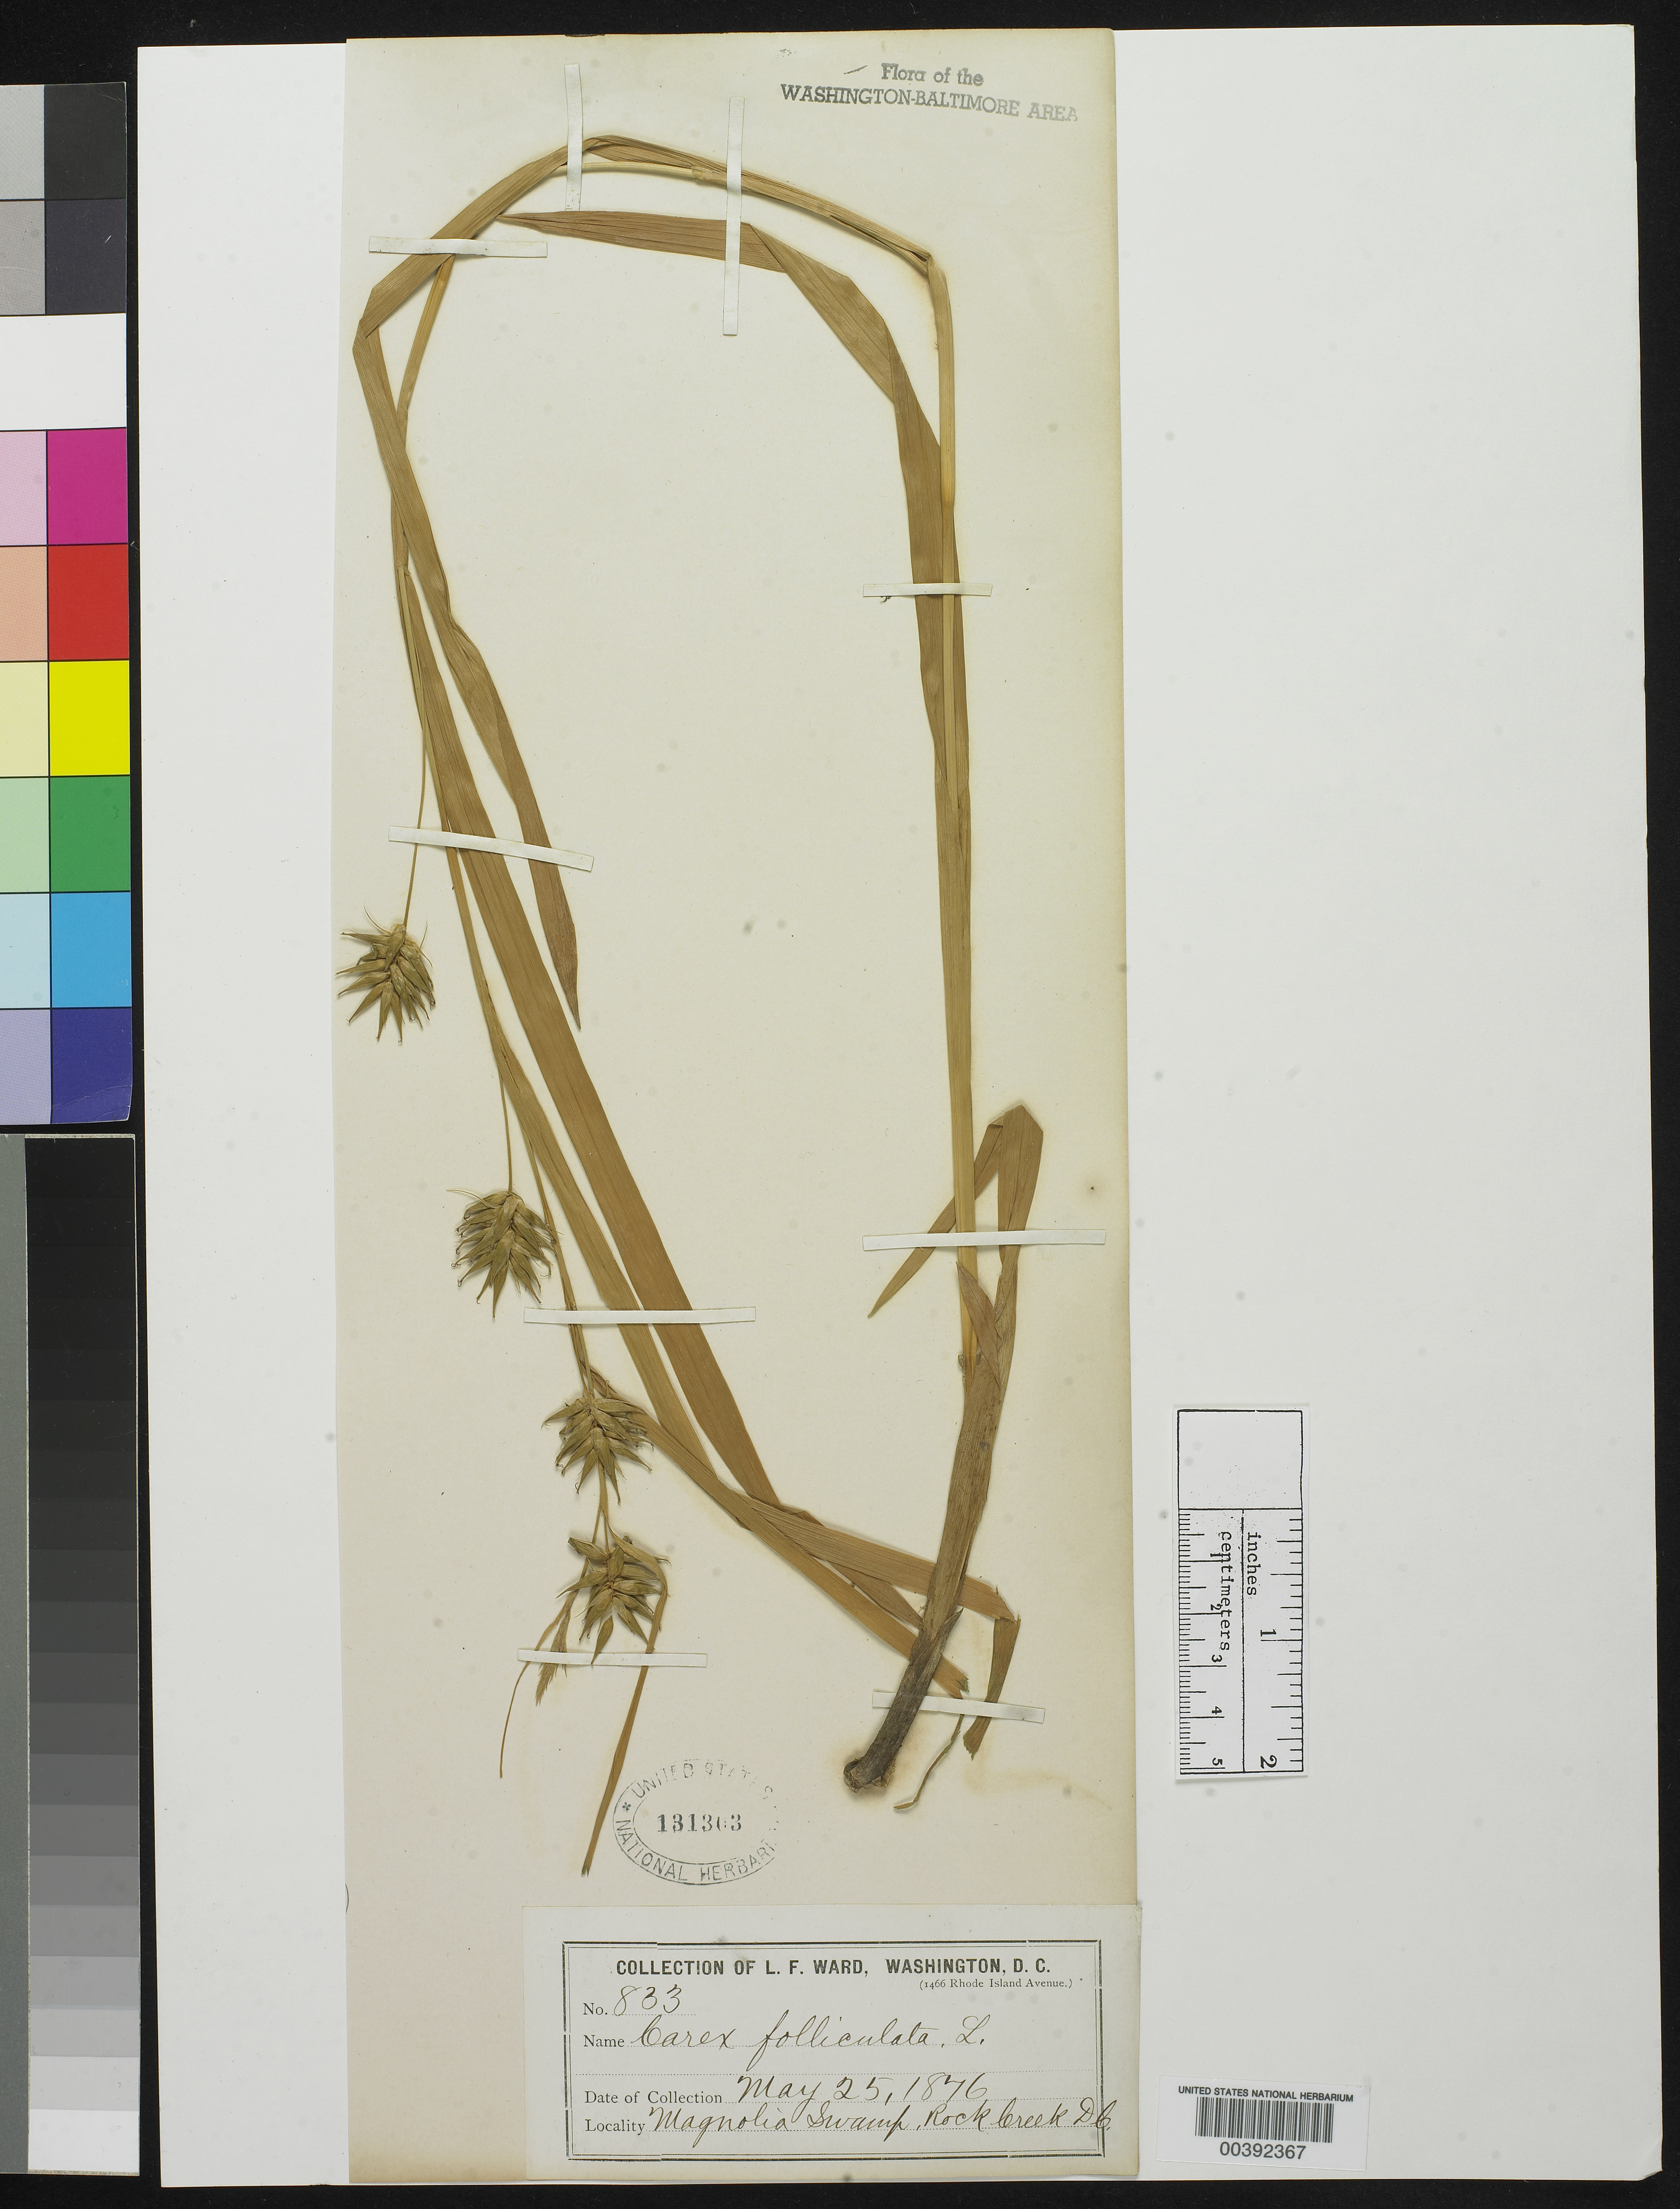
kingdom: Plantae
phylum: Tracheophyta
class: Liliopsida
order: Poales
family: Cyperaceae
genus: Carex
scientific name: Carex folliculata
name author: L.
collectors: L. F. Ward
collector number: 833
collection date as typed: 25 May 1876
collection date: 1876-05-25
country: United States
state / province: District of Columbia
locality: Magnolia Swamp, Rock Creek Rock Creek Park & vicinity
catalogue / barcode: US 131303